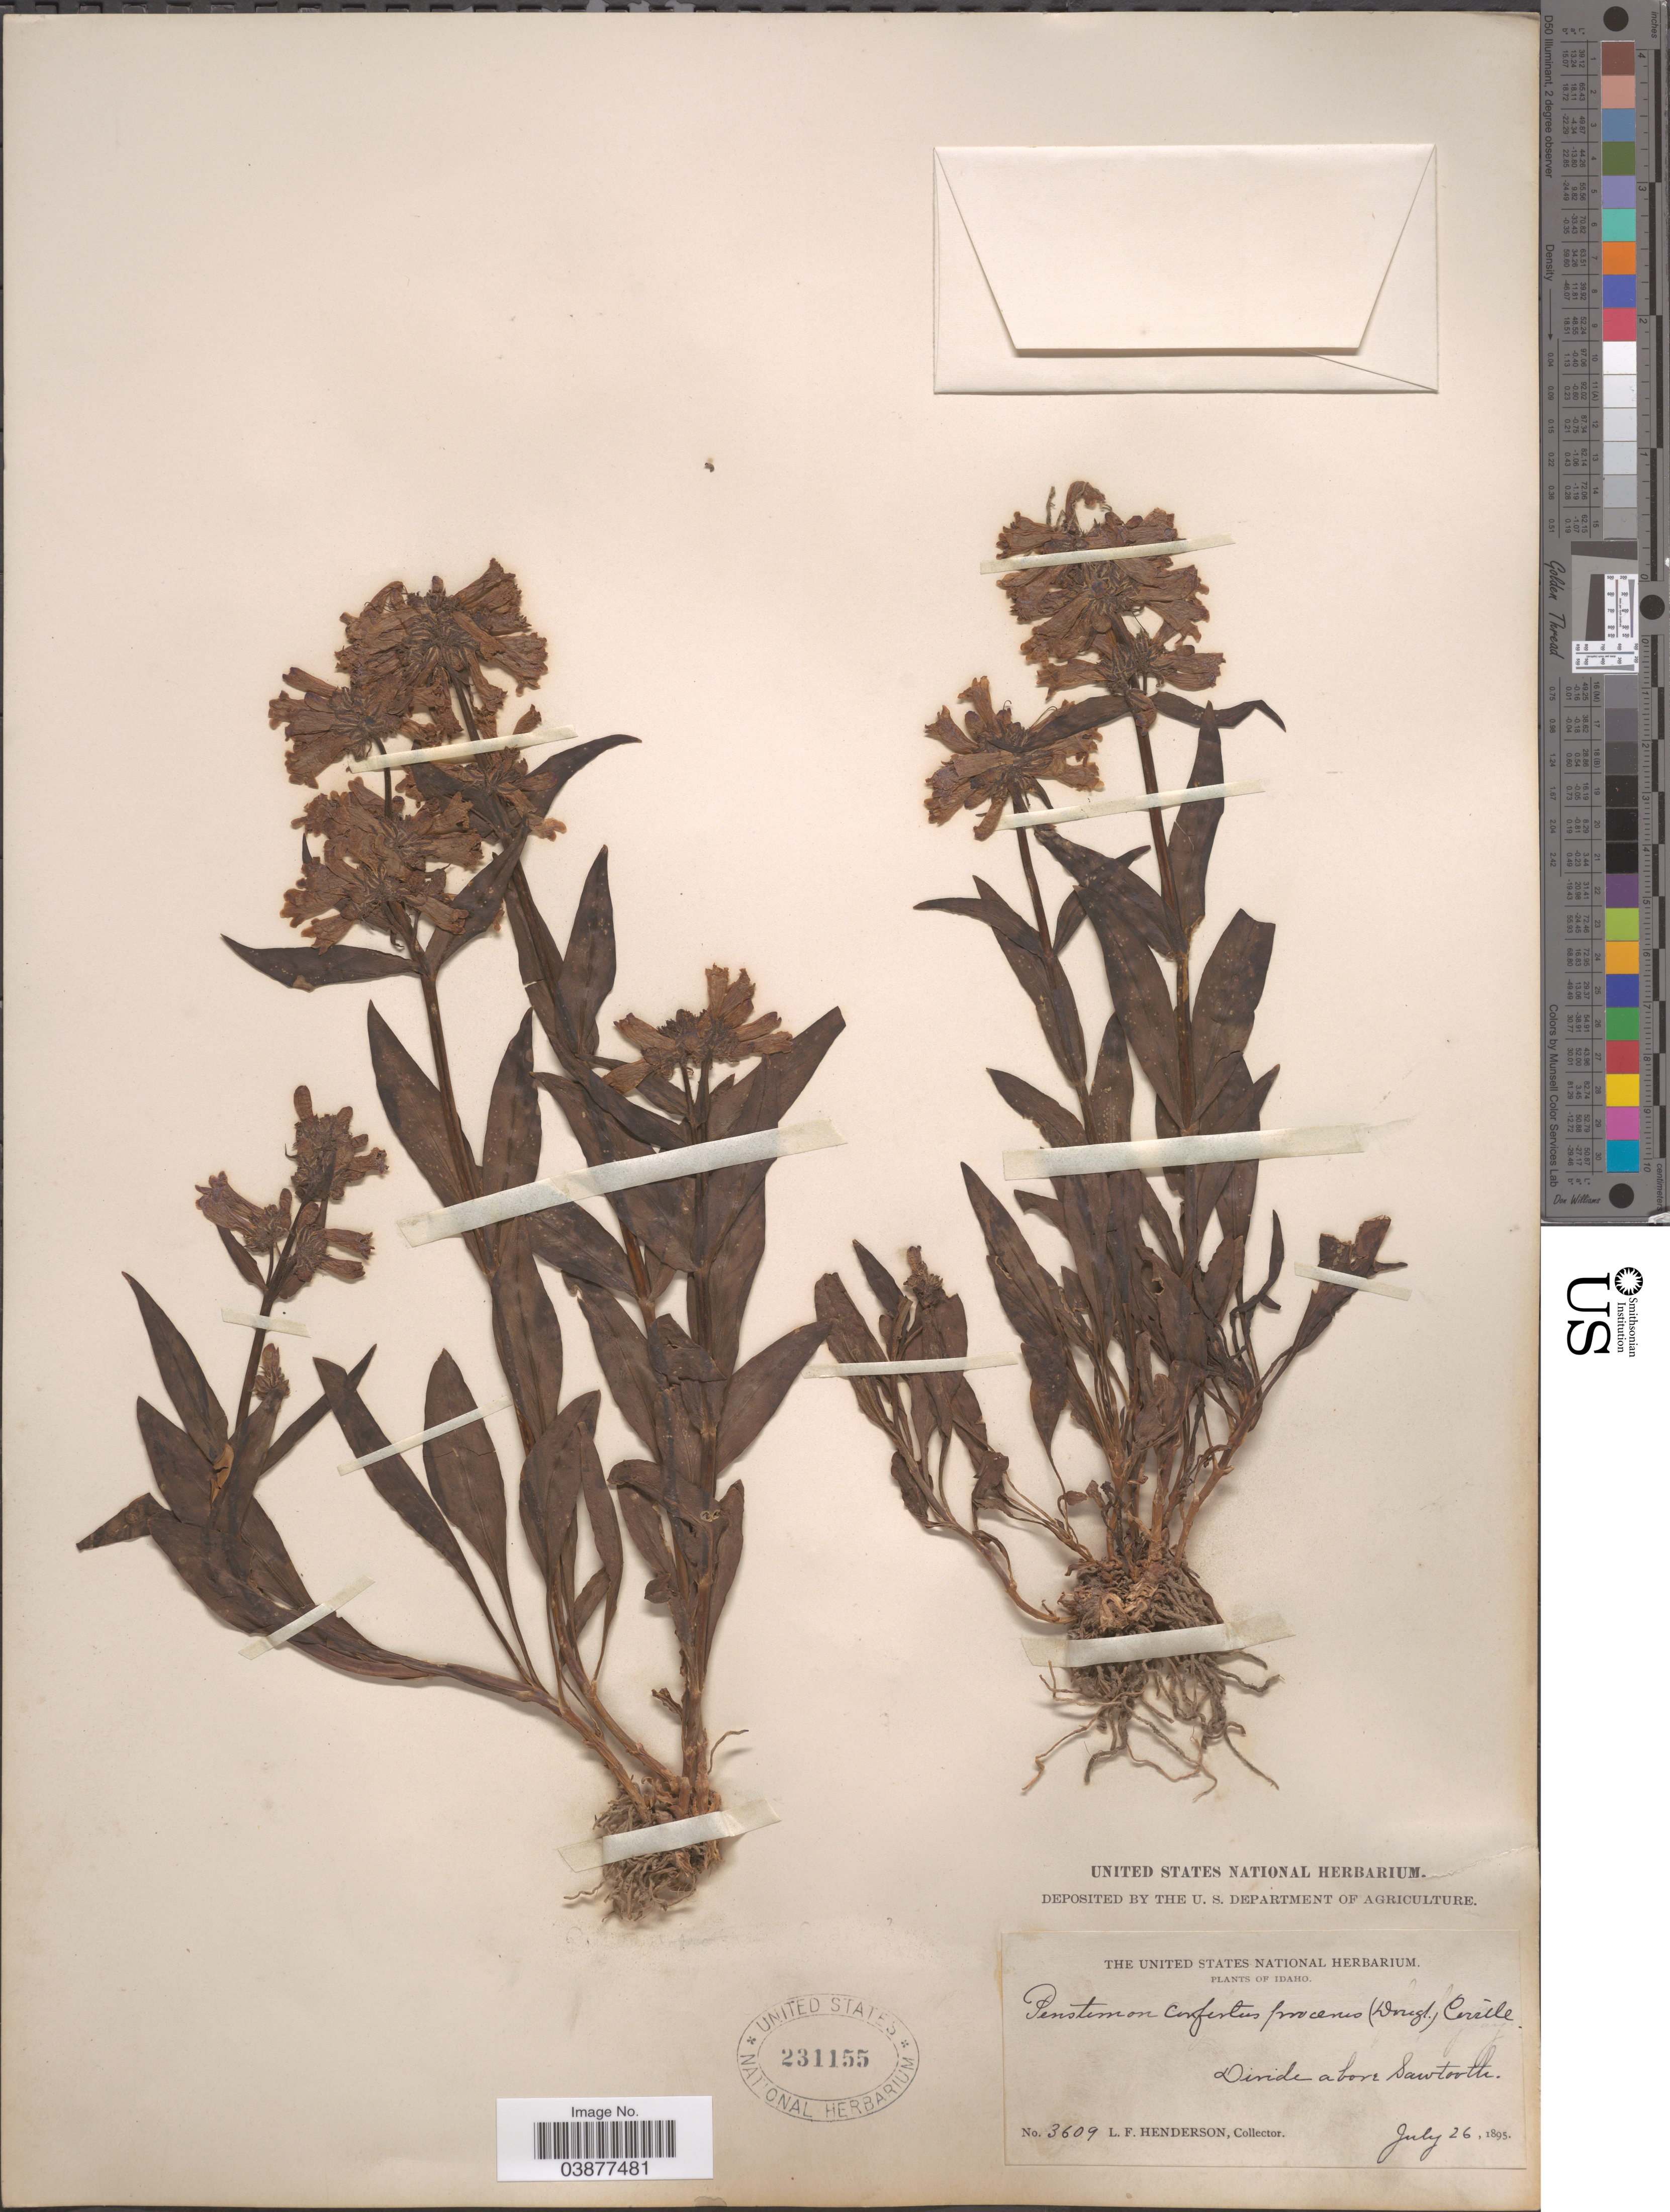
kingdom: Plantae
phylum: Tracheophyta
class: Magnoliopsida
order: Lamiales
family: Plantaginaceae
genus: Penstemon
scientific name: Penstemon pseudoprocerus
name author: Rydb.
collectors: L. Henderson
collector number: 3609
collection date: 1895-07-26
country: United States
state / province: Idaho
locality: Divide above Sawtooth.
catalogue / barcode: US 231155